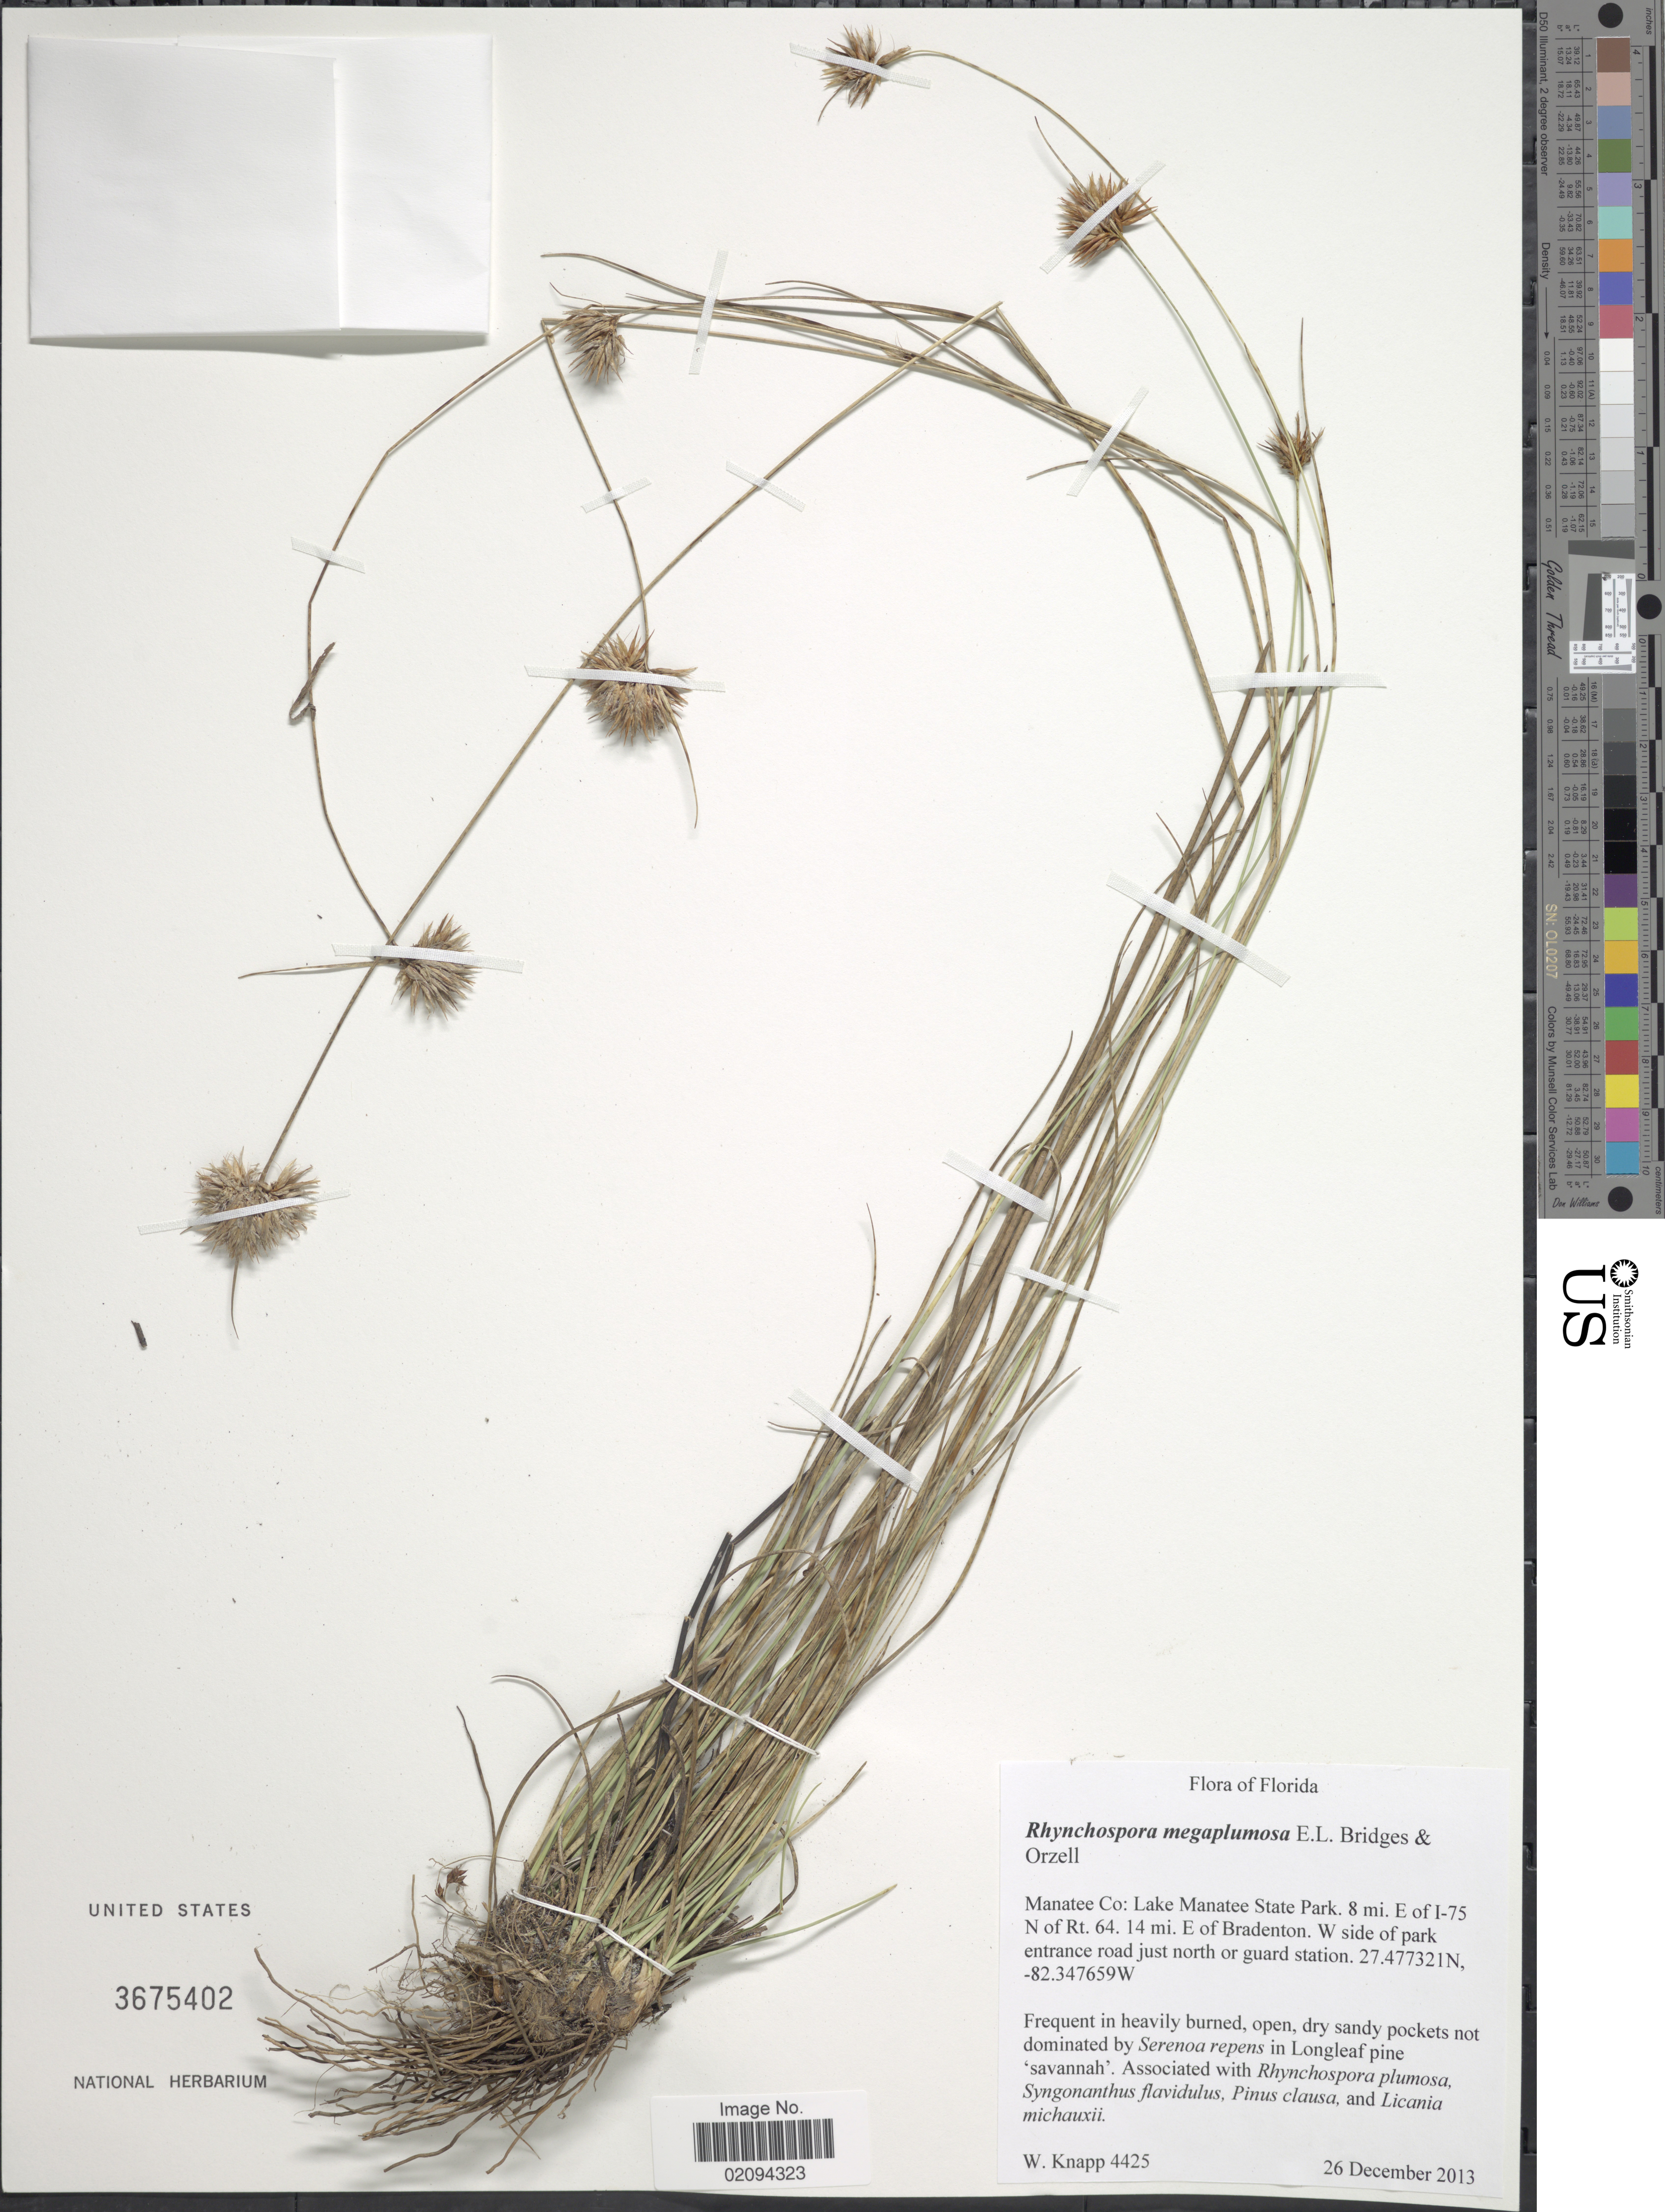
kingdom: Plantae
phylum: Tracheophyta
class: Liliopsida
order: Poales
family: Cyperaceae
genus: Rhynchospora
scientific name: Rhynchospora megaplumosa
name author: E.L. Bridges & Orzell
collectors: W. Knapp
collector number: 4425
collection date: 2013-12-26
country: United States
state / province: Florida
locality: Manatee Co: Lake Manatee State Park, 8 mi. E of I-75 N of Rt. 64. 14 mi. E of Bradenton. W side of park entrance road just north or guard station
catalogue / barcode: US 3675402